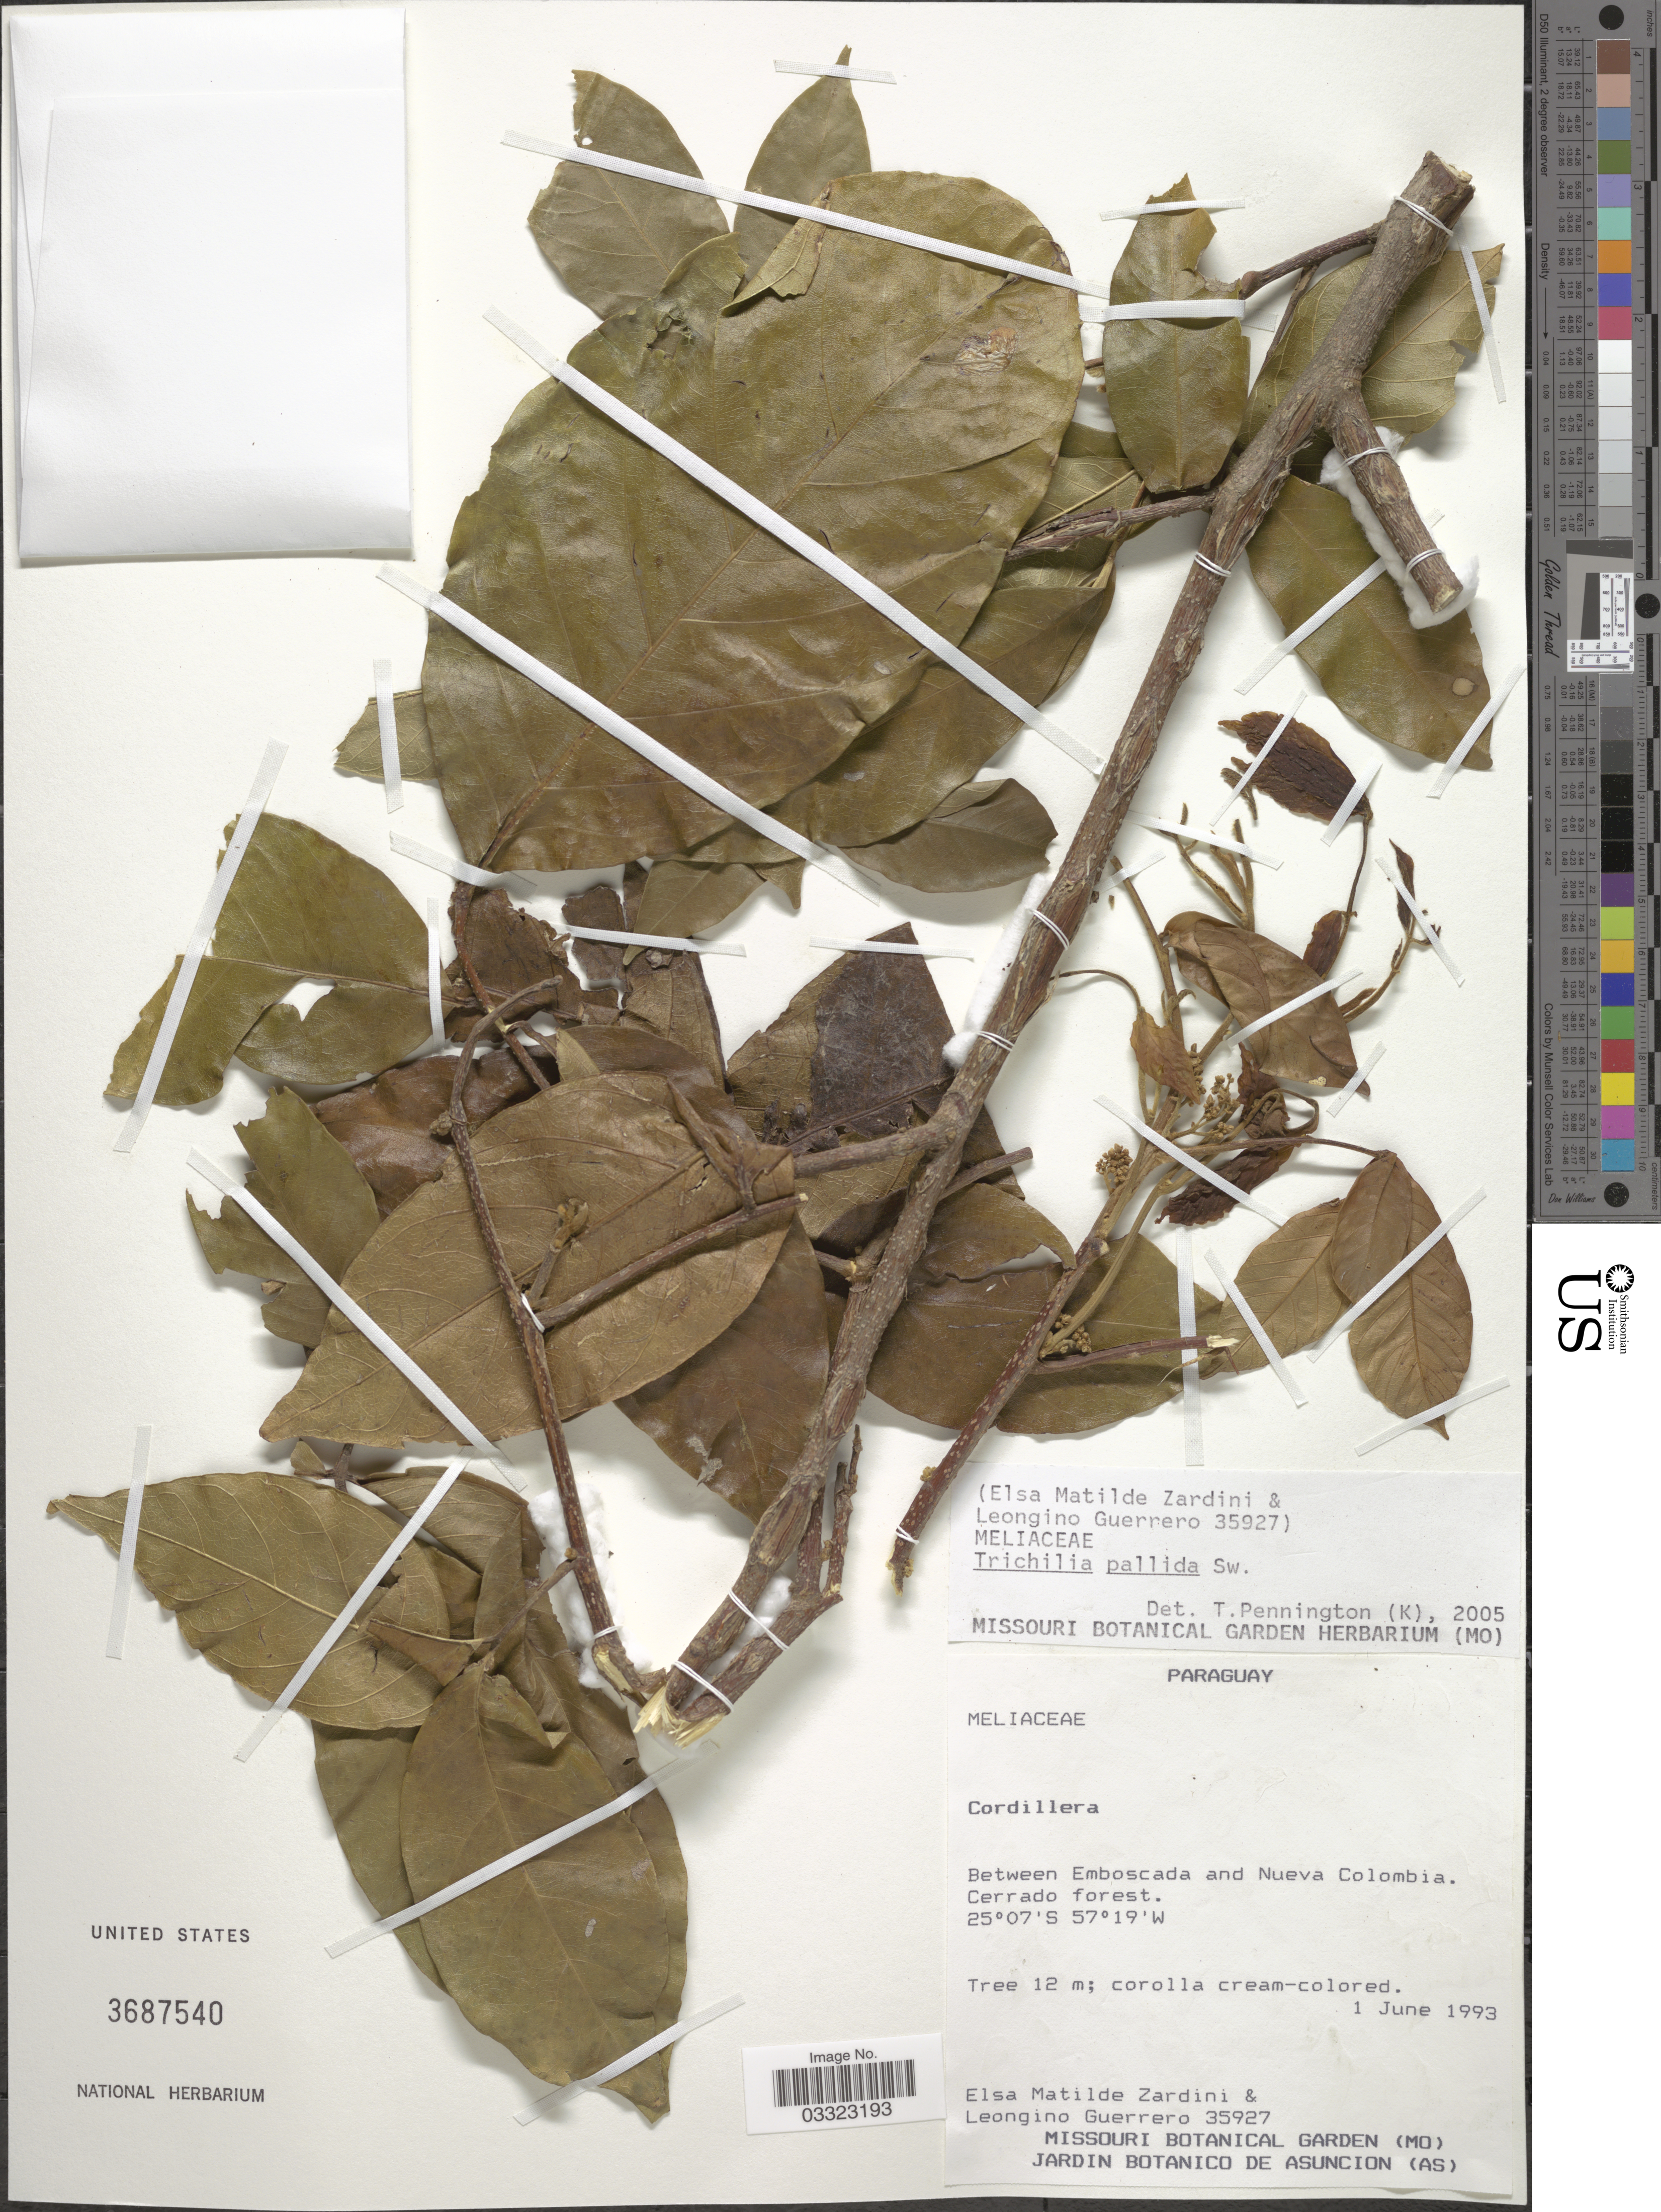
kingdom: Plantae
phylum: Tracheophyta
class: Magnoliopsida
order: Sapindales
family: Meliaceae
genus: Trichilia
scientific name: Trichilia pallida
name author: Sw.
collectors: E. M. Zardini & L. Guerrero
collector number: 35927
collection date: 1993-06-01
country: Paraguay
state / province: Cordillera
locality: Between Emboscada and Nueva Colombia.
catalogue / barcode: US 3687540